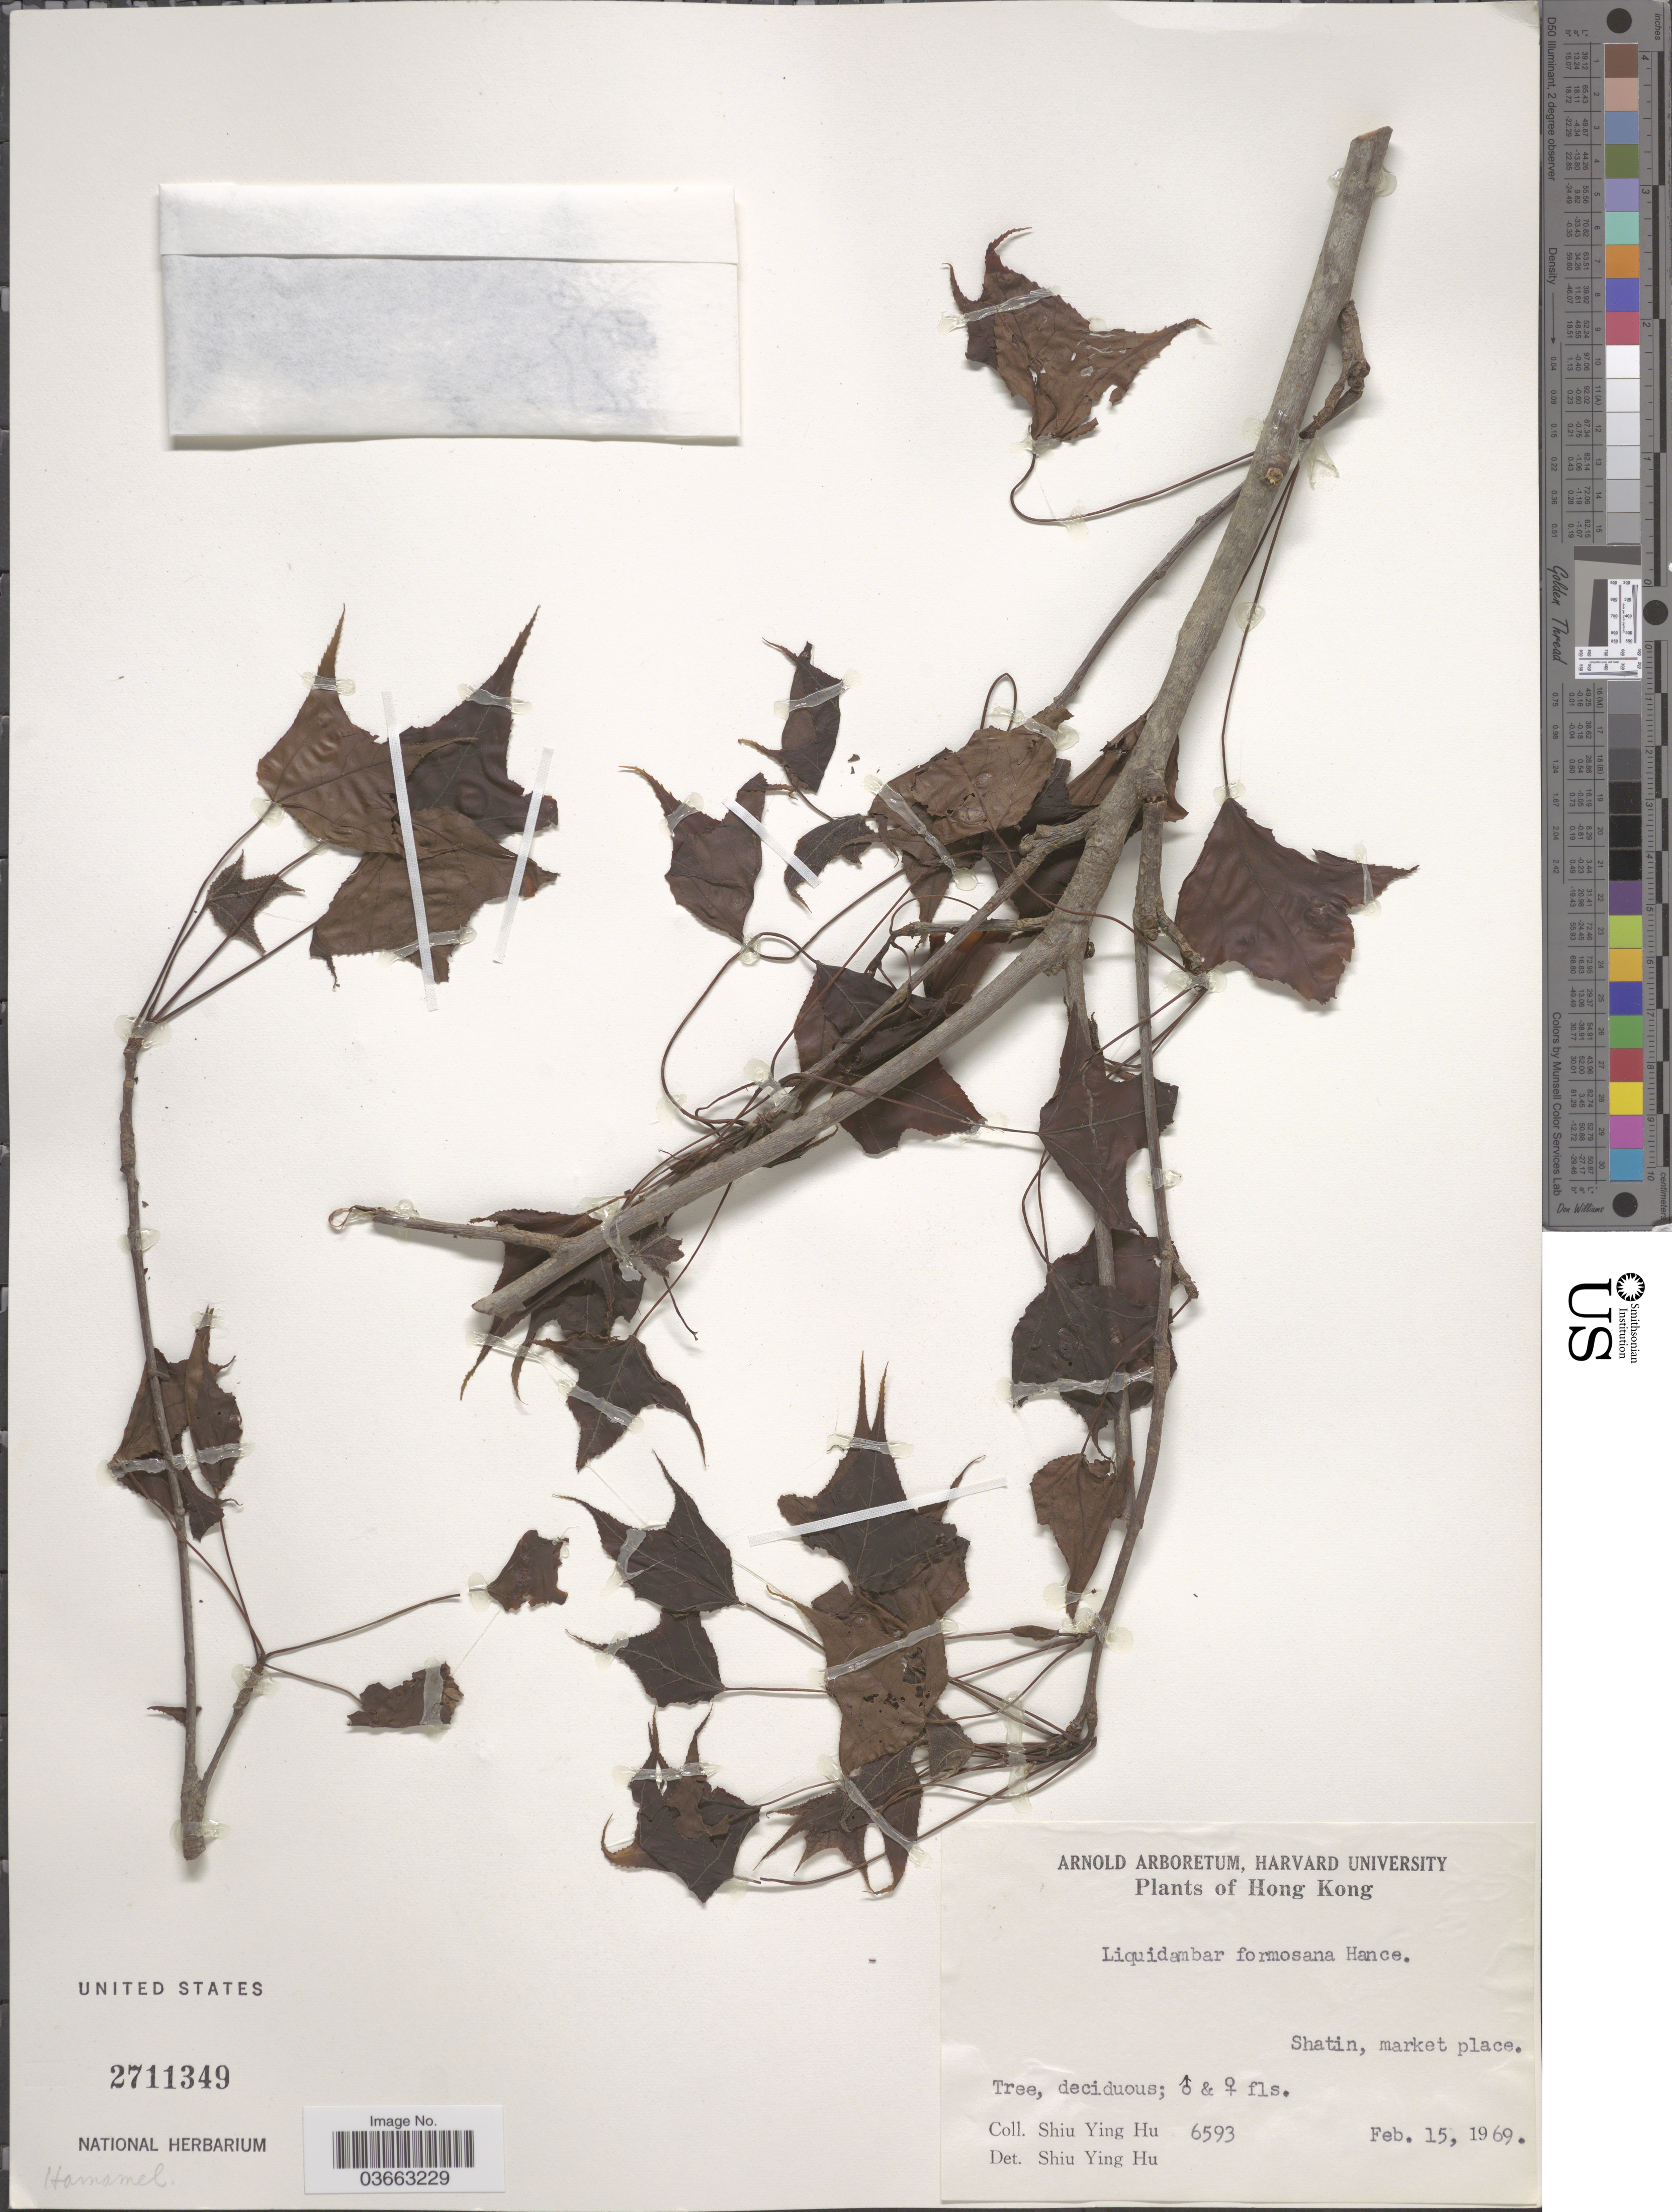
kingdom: Plantae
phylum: Tracheophyta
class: Magnoliopsida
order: Saxifragales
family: Altingiaceae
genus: Liquidambar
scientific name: Liquidambar formosana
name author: Hance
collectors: S. Y. Hu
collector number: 6593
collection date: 1969-02-15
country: China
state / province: Hong Kong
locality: Shatin, market place.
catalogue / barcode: US 2711349